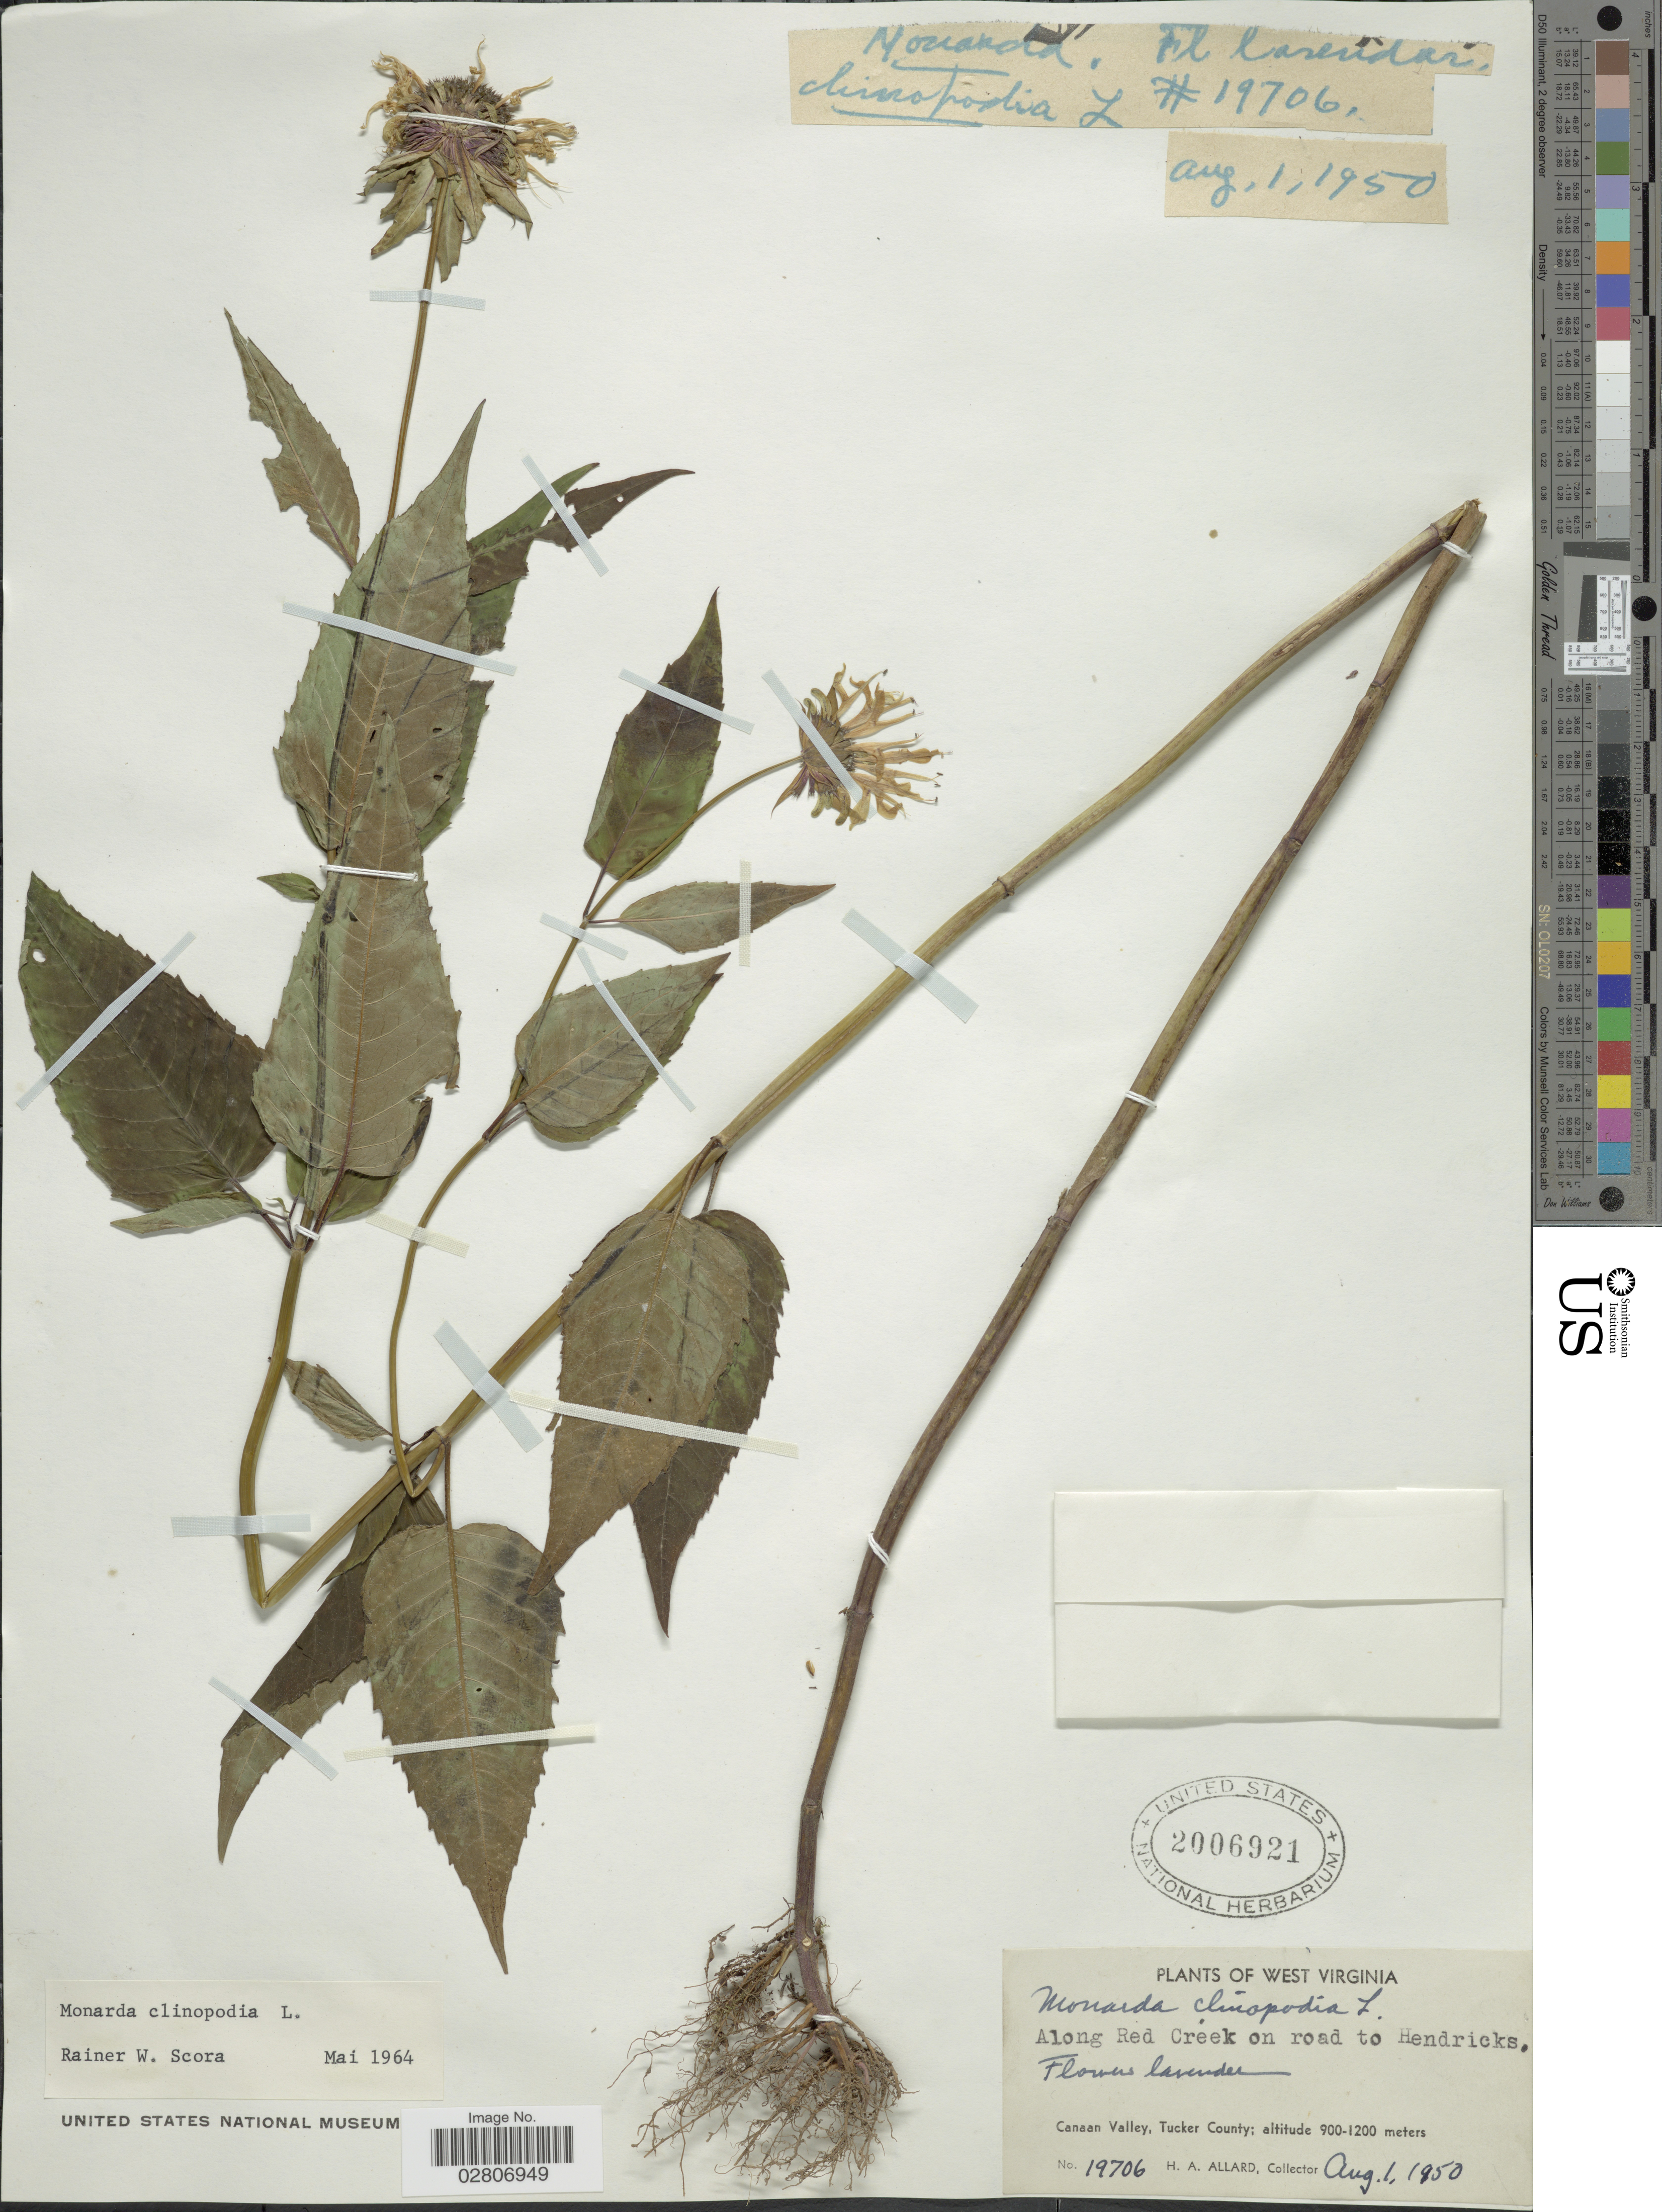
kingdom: Plantae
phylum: Tracheophyta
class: Magnoliopsida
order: Lamiales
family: Lamiaceae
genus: Monarda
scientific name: Monarda clinopodia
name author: L.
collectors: H. A. Allard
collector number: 19706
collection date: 1950-08-01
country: United States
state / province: West Virginia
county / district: Tucker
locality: Along Red Creek on road to Hendricks. Canaan Valley, Tucker County.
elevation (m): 900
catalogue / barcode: US 2006921